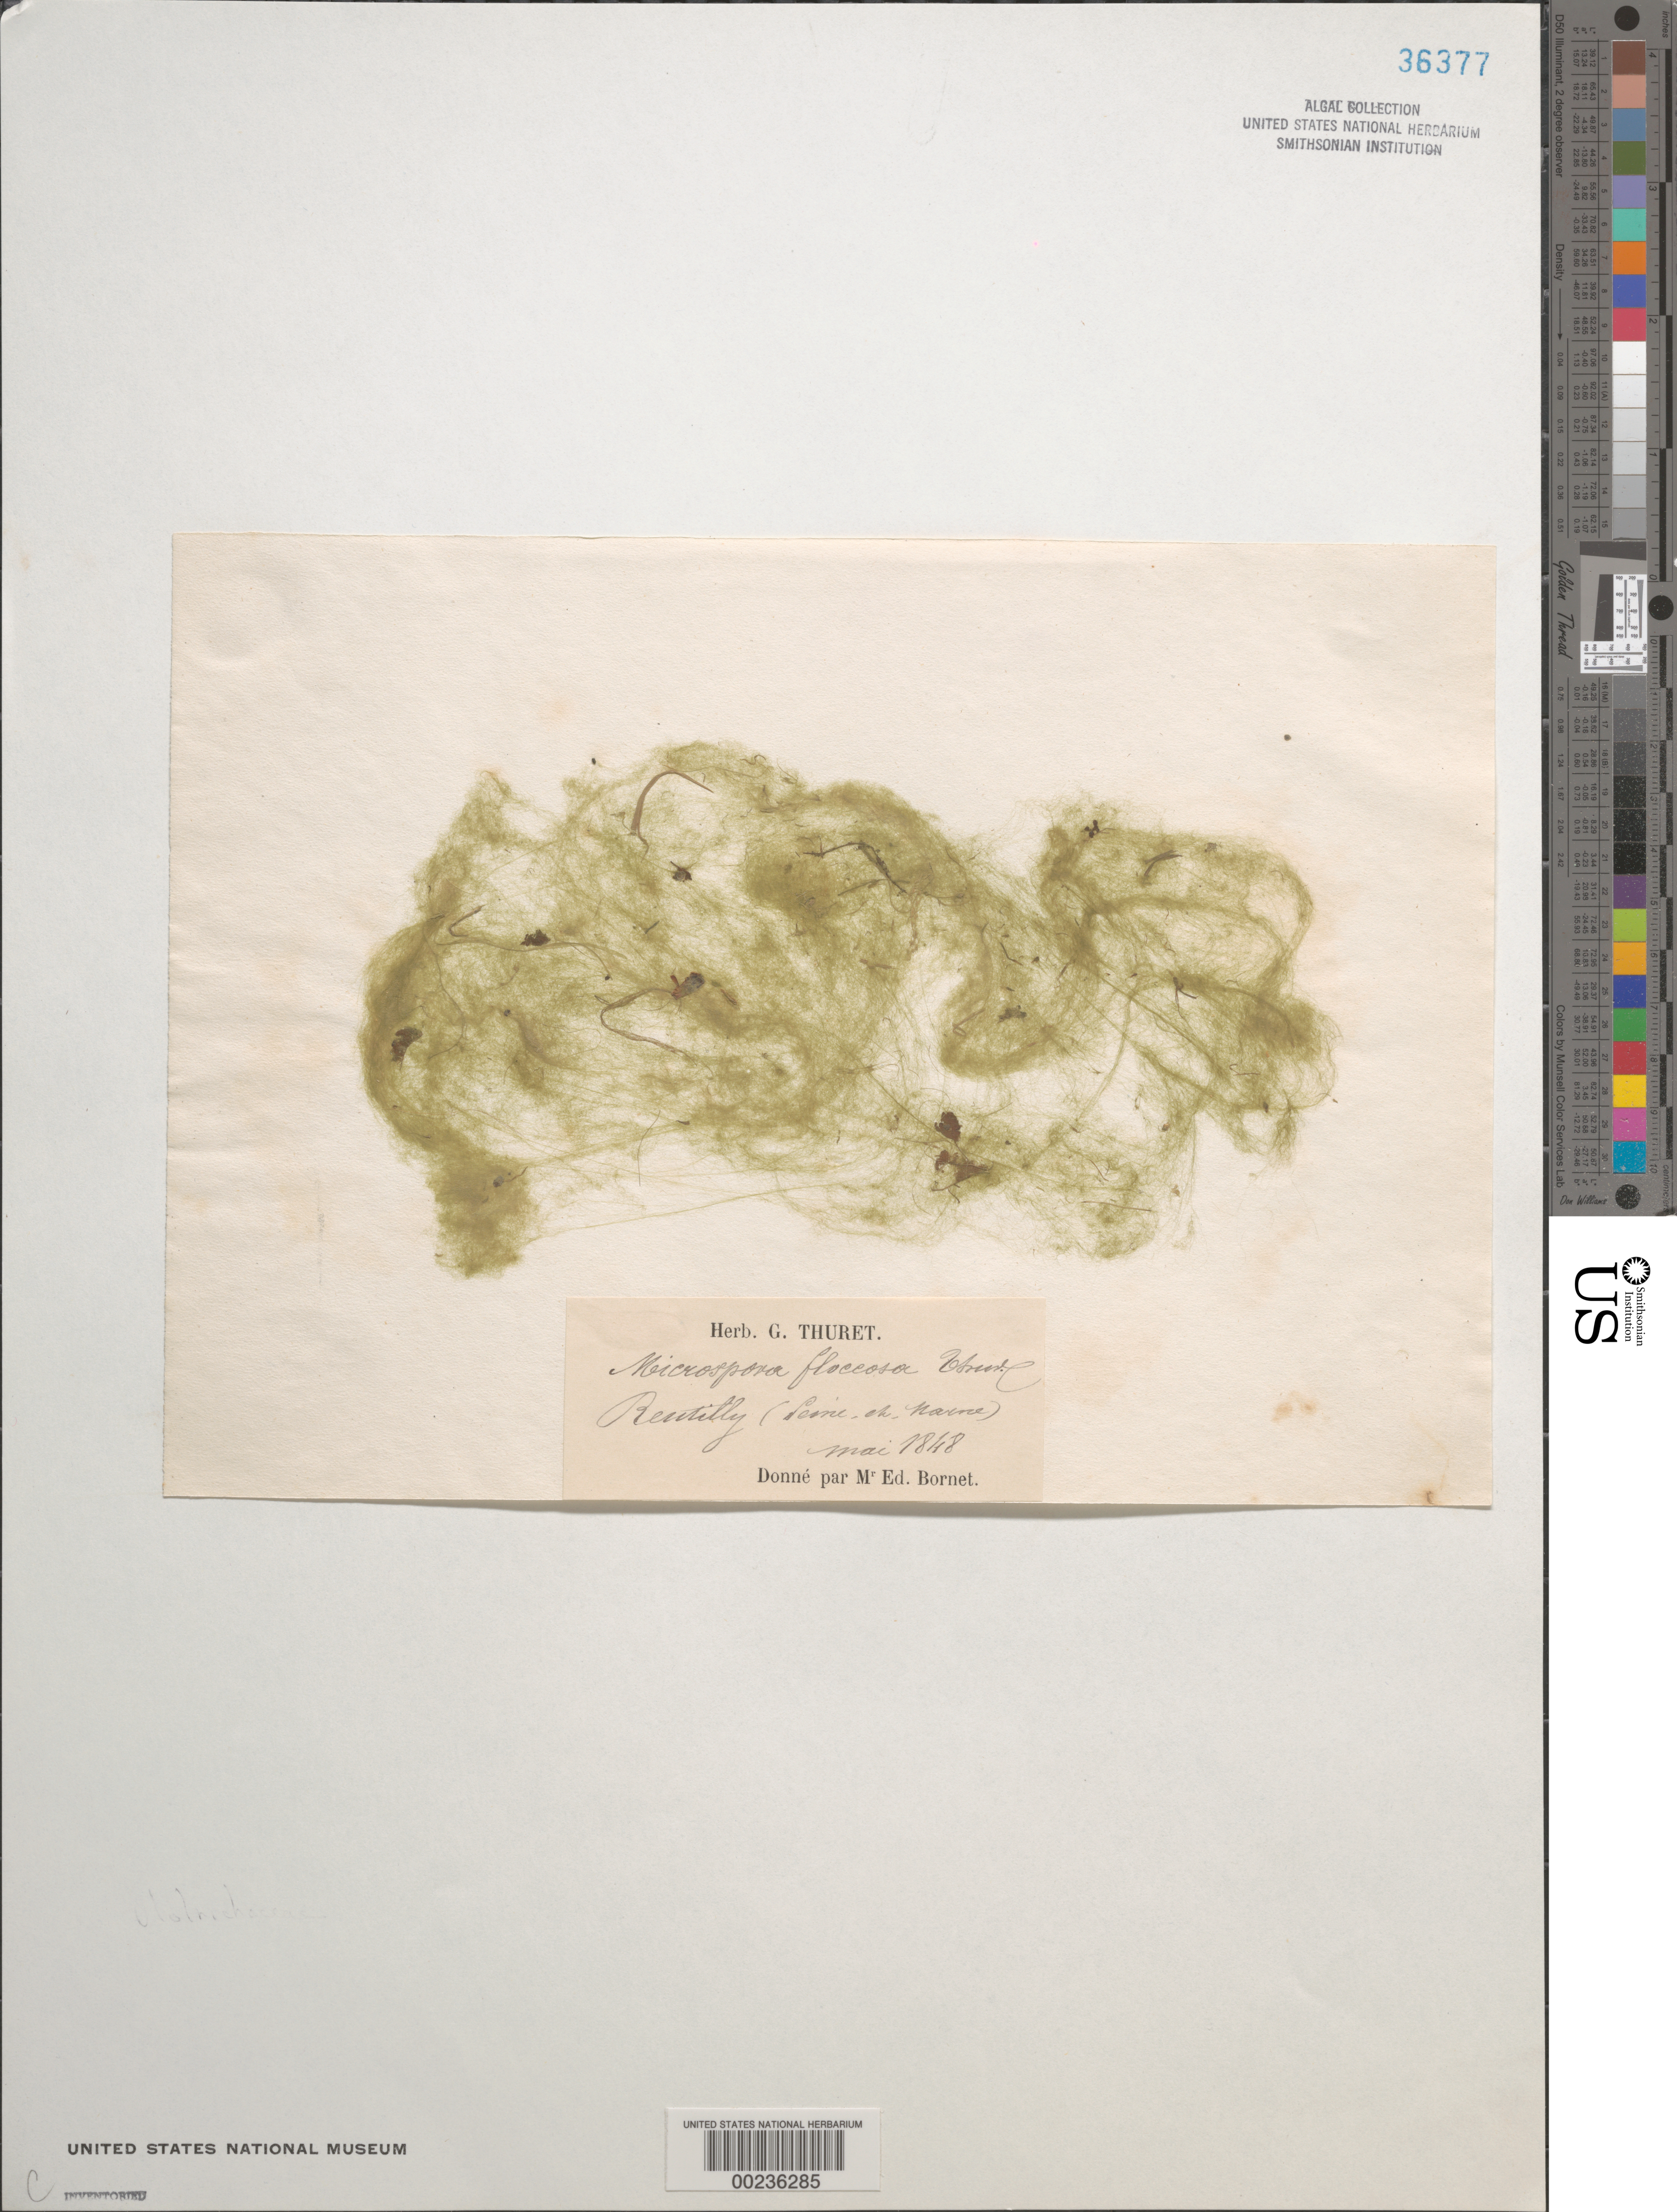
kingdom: Plantae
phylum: Chlorophyta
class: Chlorophyceae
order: Sphaeropleales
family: Microsporaceae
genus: Microspora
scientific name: Microspora floccosa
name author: (Vauch.) Thur.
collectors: G. A. Thuret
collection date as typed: May 1848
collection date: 1848-05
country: France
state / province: Île-de-france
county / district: Seine-et-marne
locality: Rentilly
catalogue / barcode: US 36377